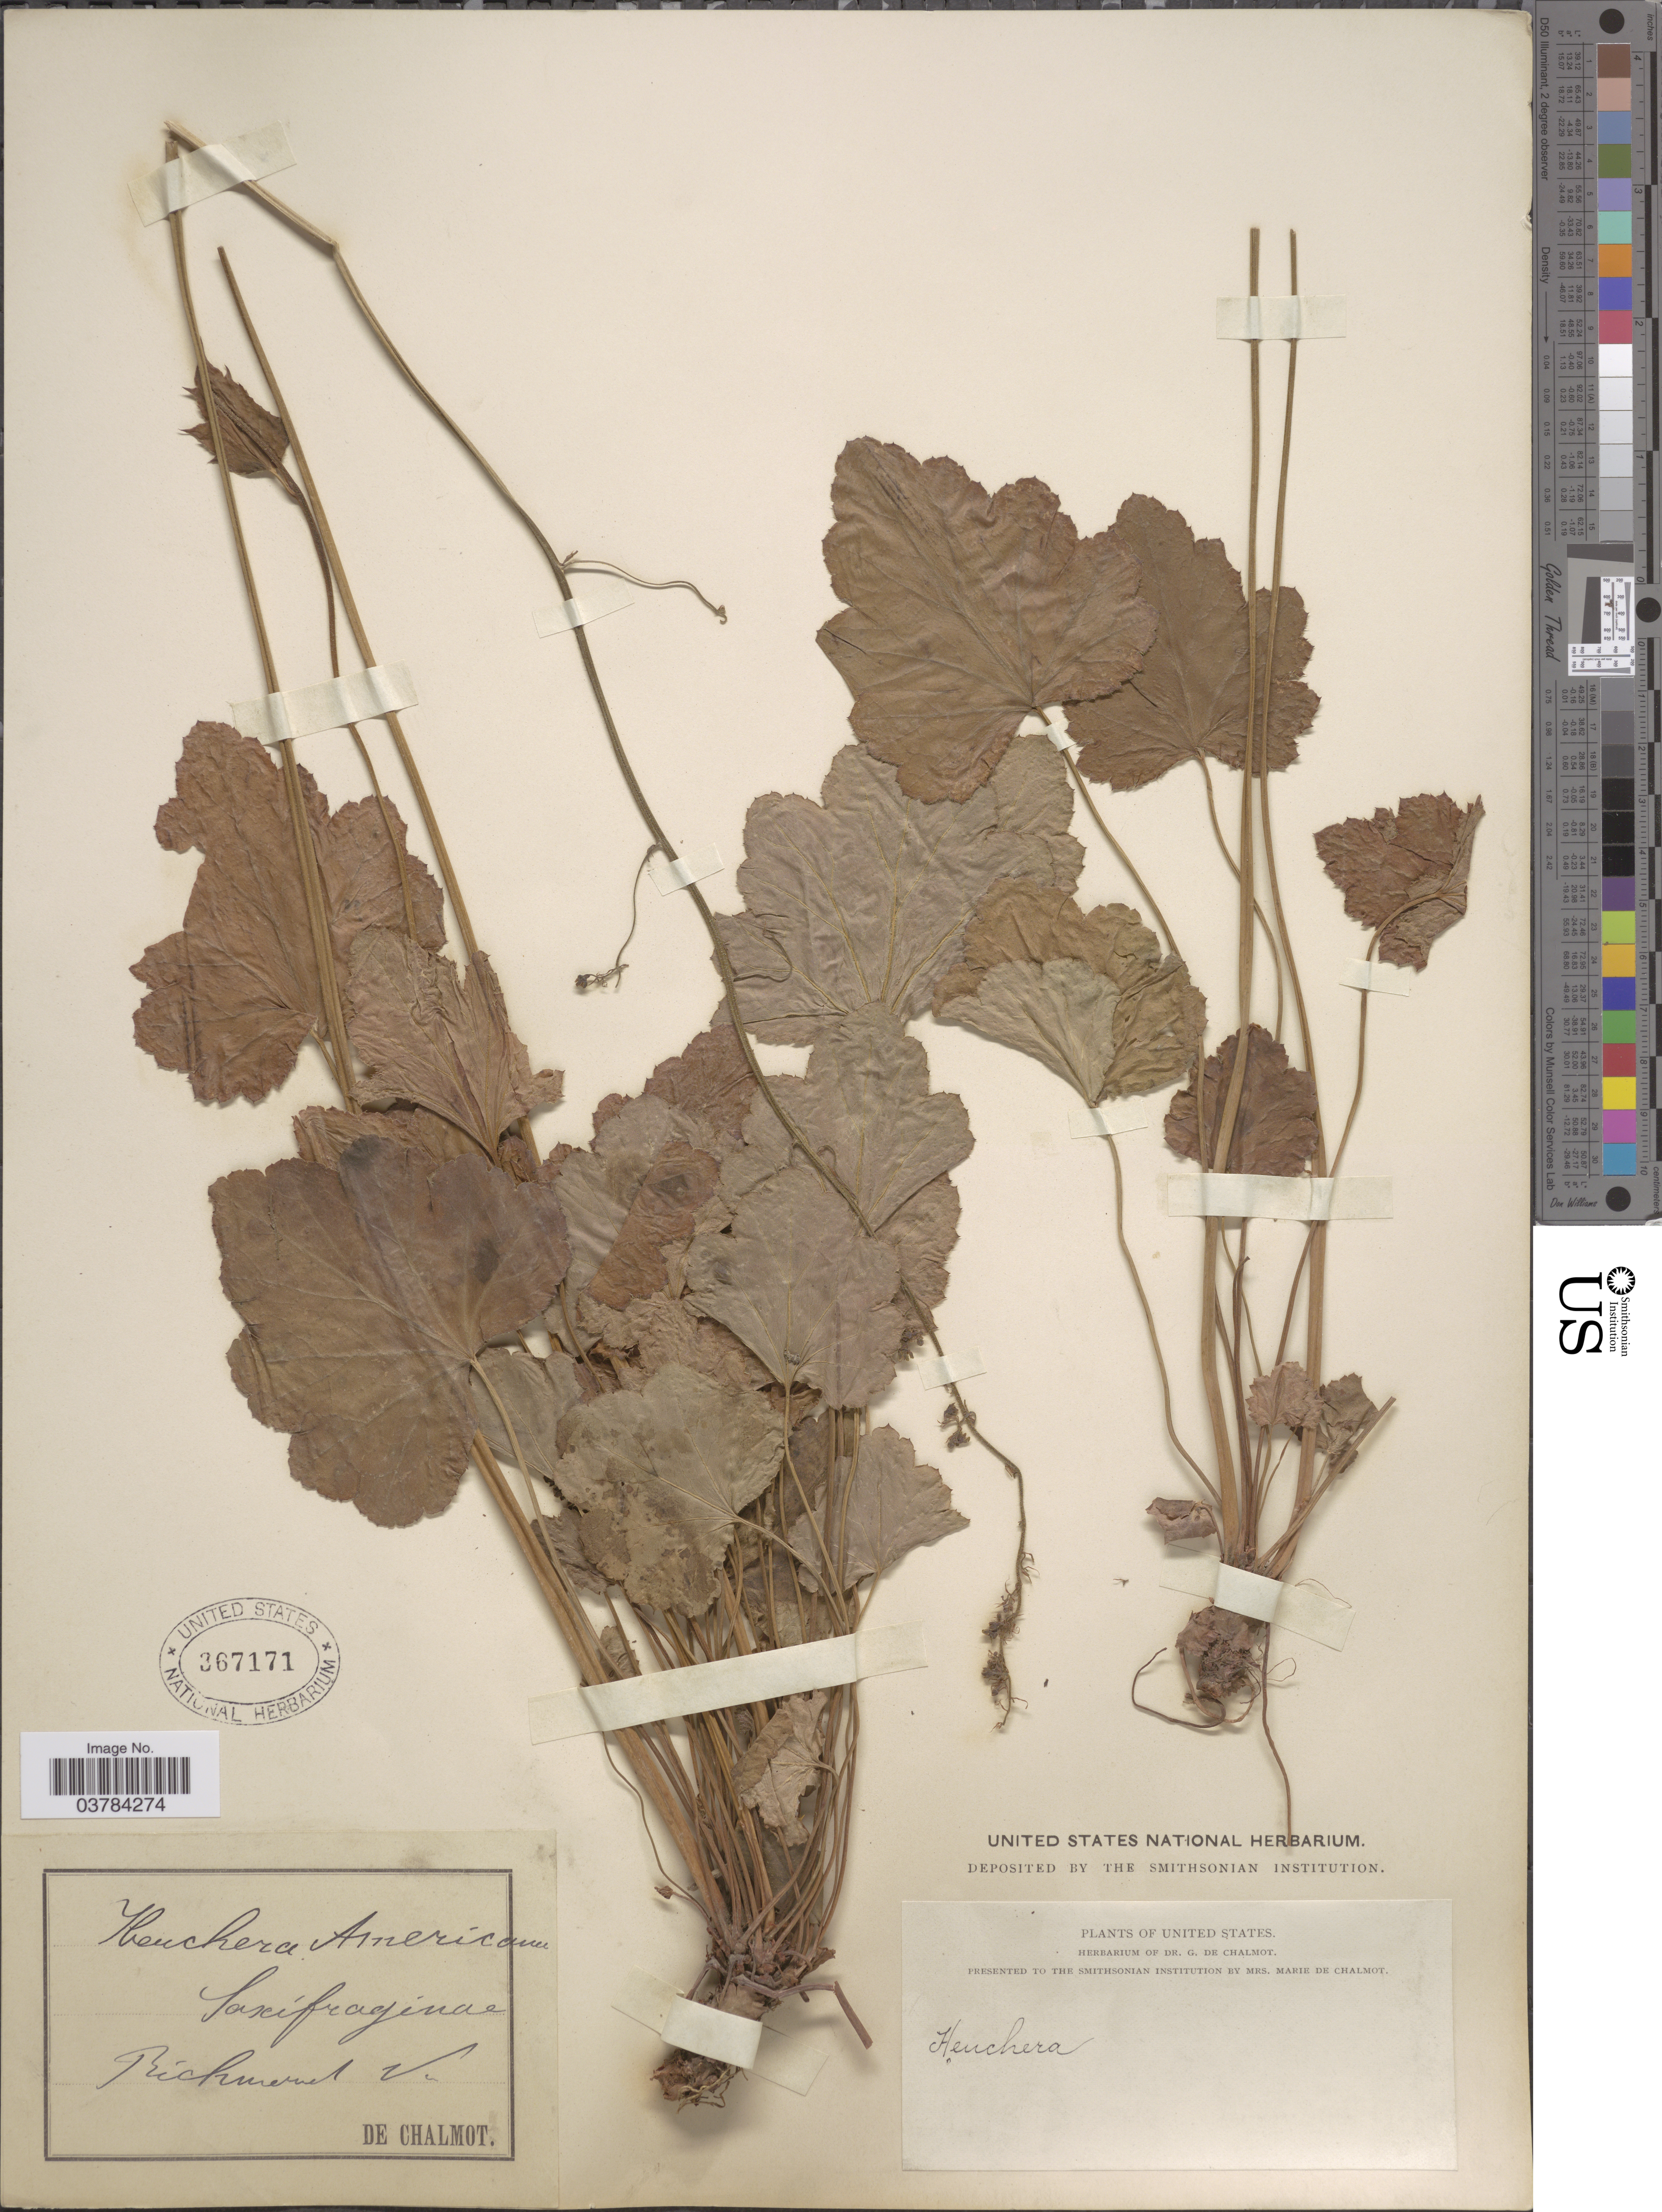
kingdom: Plantae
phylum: Tracheophyta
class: Magnoliopsida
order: Saxifragales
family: Saxifragaceae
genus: Heuchera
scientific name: Heuchera americana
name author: L.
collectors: De Chalmot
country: United States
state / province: Virginia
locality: Richmond.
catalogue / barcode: US 367171